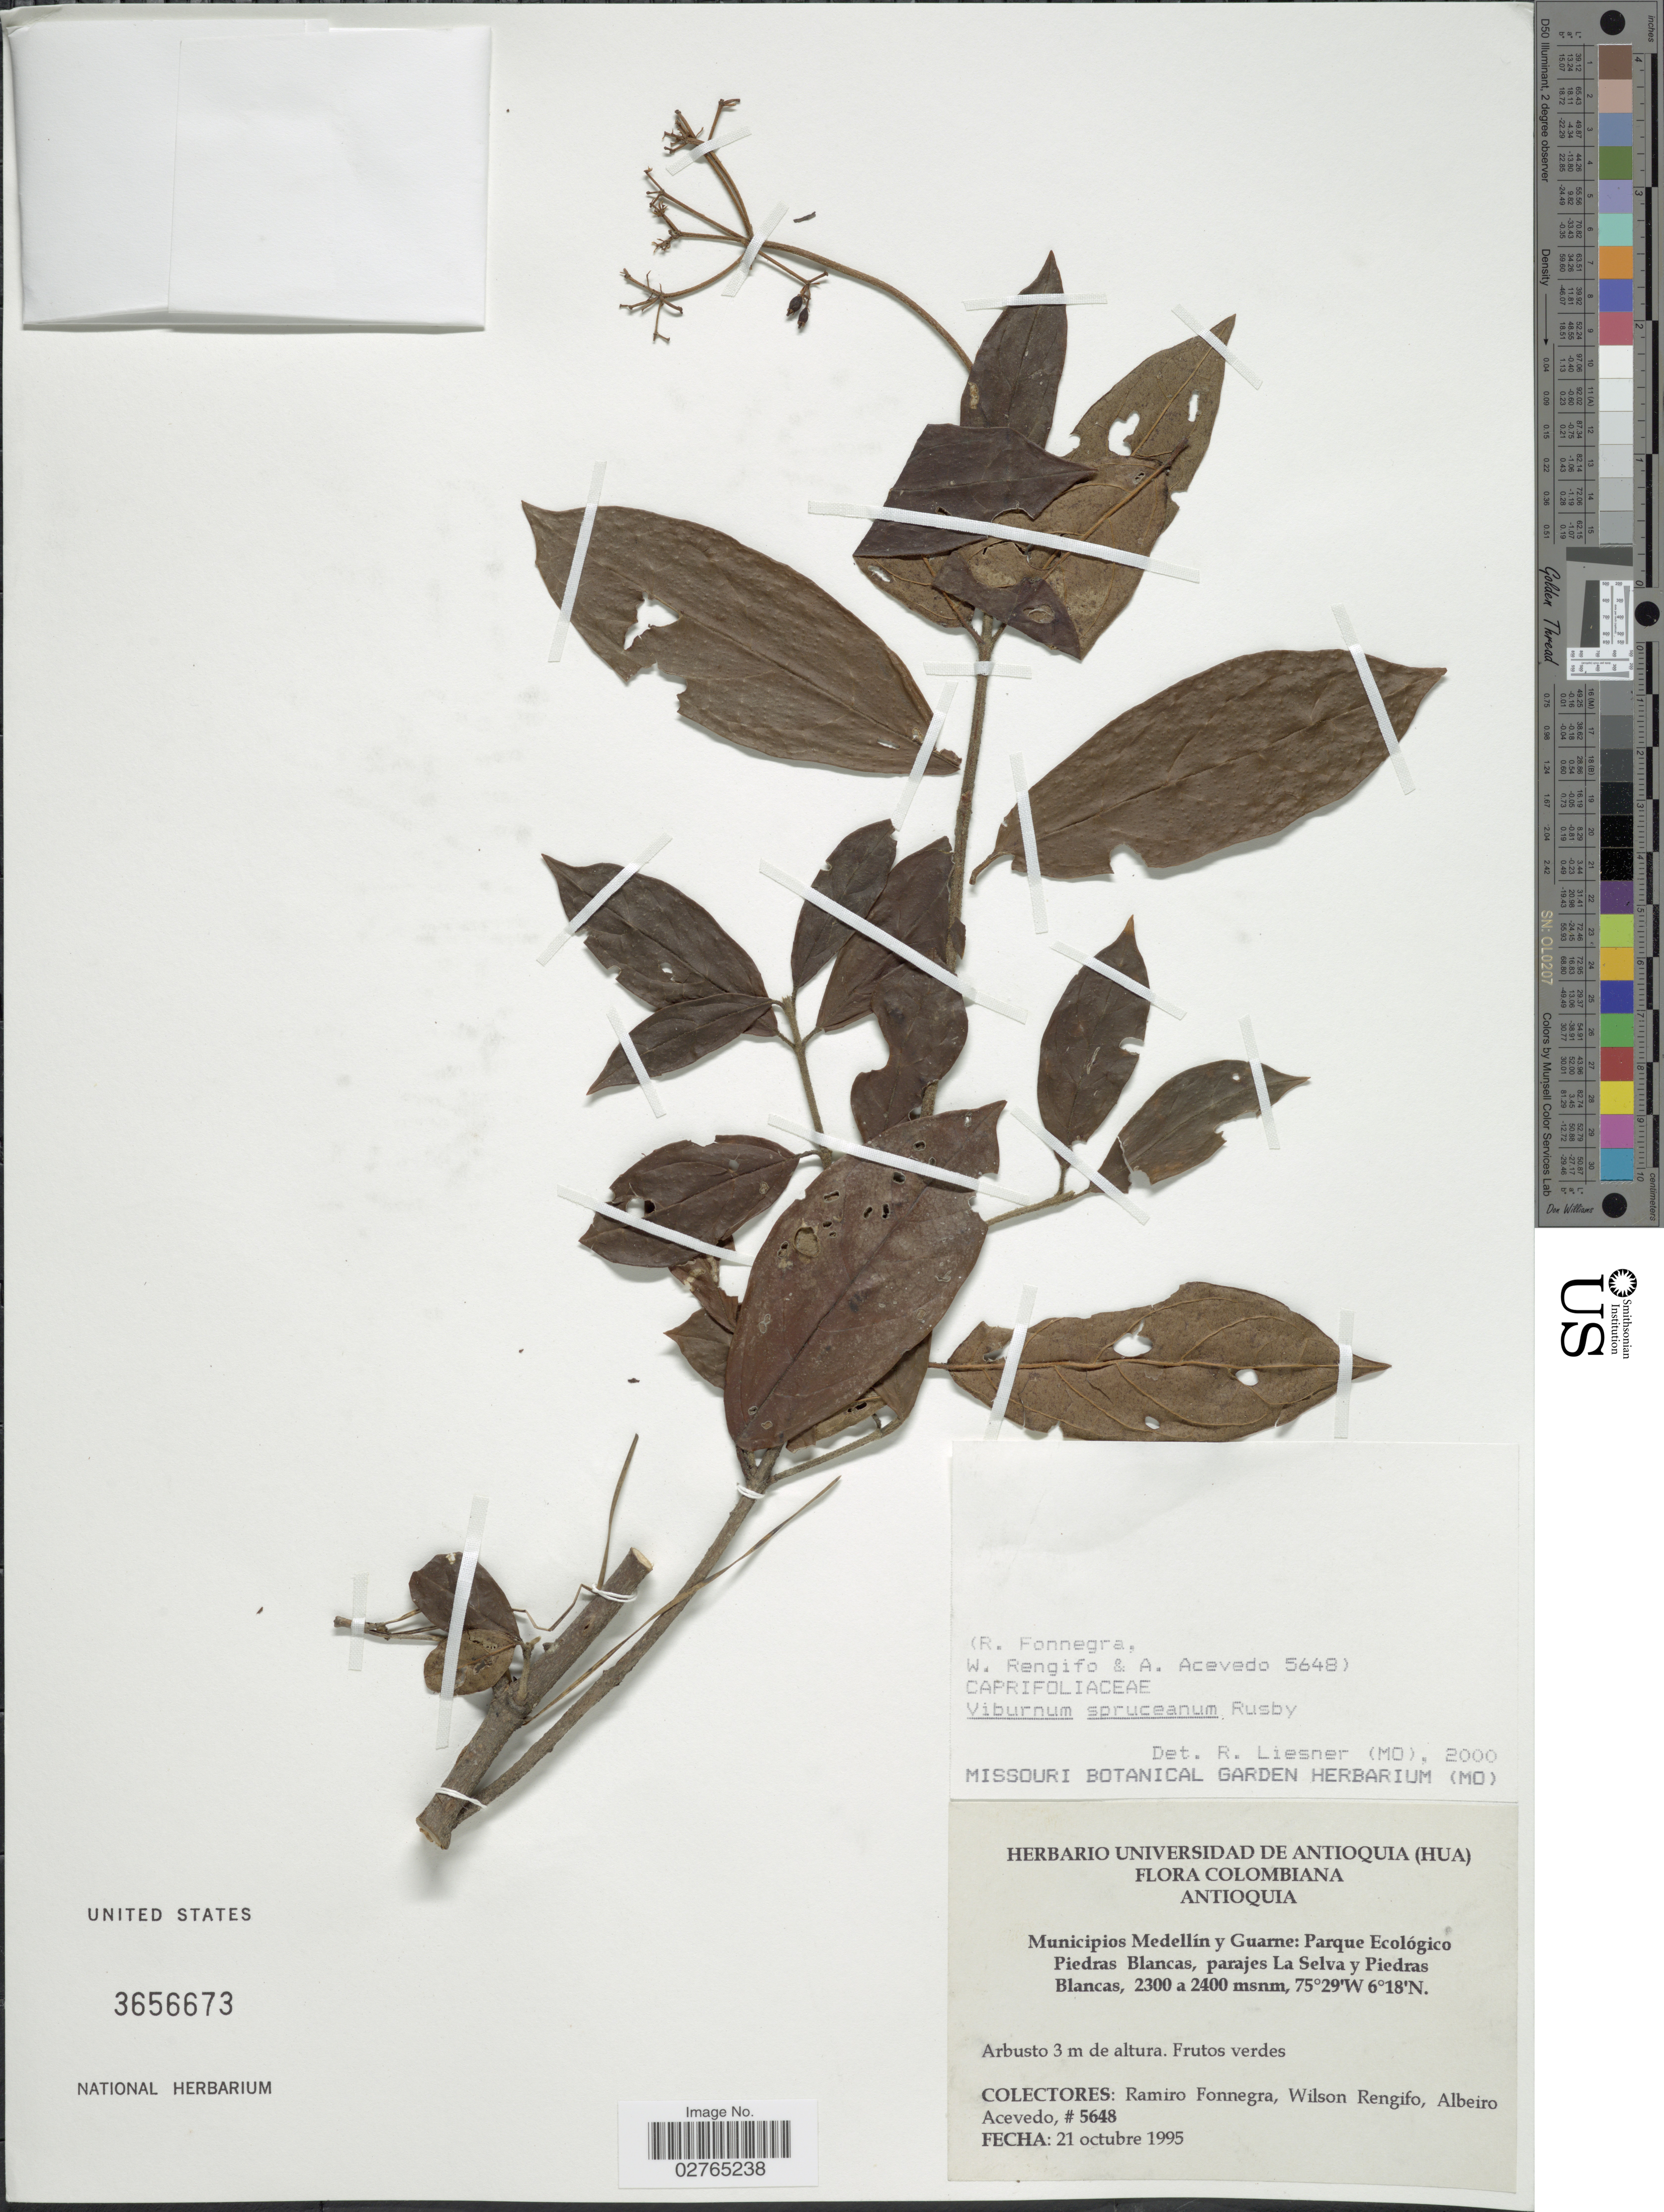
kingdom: Plantae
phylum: Tracheophyta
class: Magnoliopsida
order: Dipsacales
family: Viburnaceae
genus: Viburnum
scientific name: Viburnum spruceanum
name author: Rusby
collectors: R. Fonnegra, W. Rengifo & A. Acevedo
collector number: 5648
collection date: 1995-10-21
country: Colombia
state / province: Antioquia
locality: Municipios Medellín y Guarne: Parque Ecológico Piedras Blancas, parajes La Selva y Piedras Blancas.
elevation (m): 2300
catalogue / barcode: US 3656673